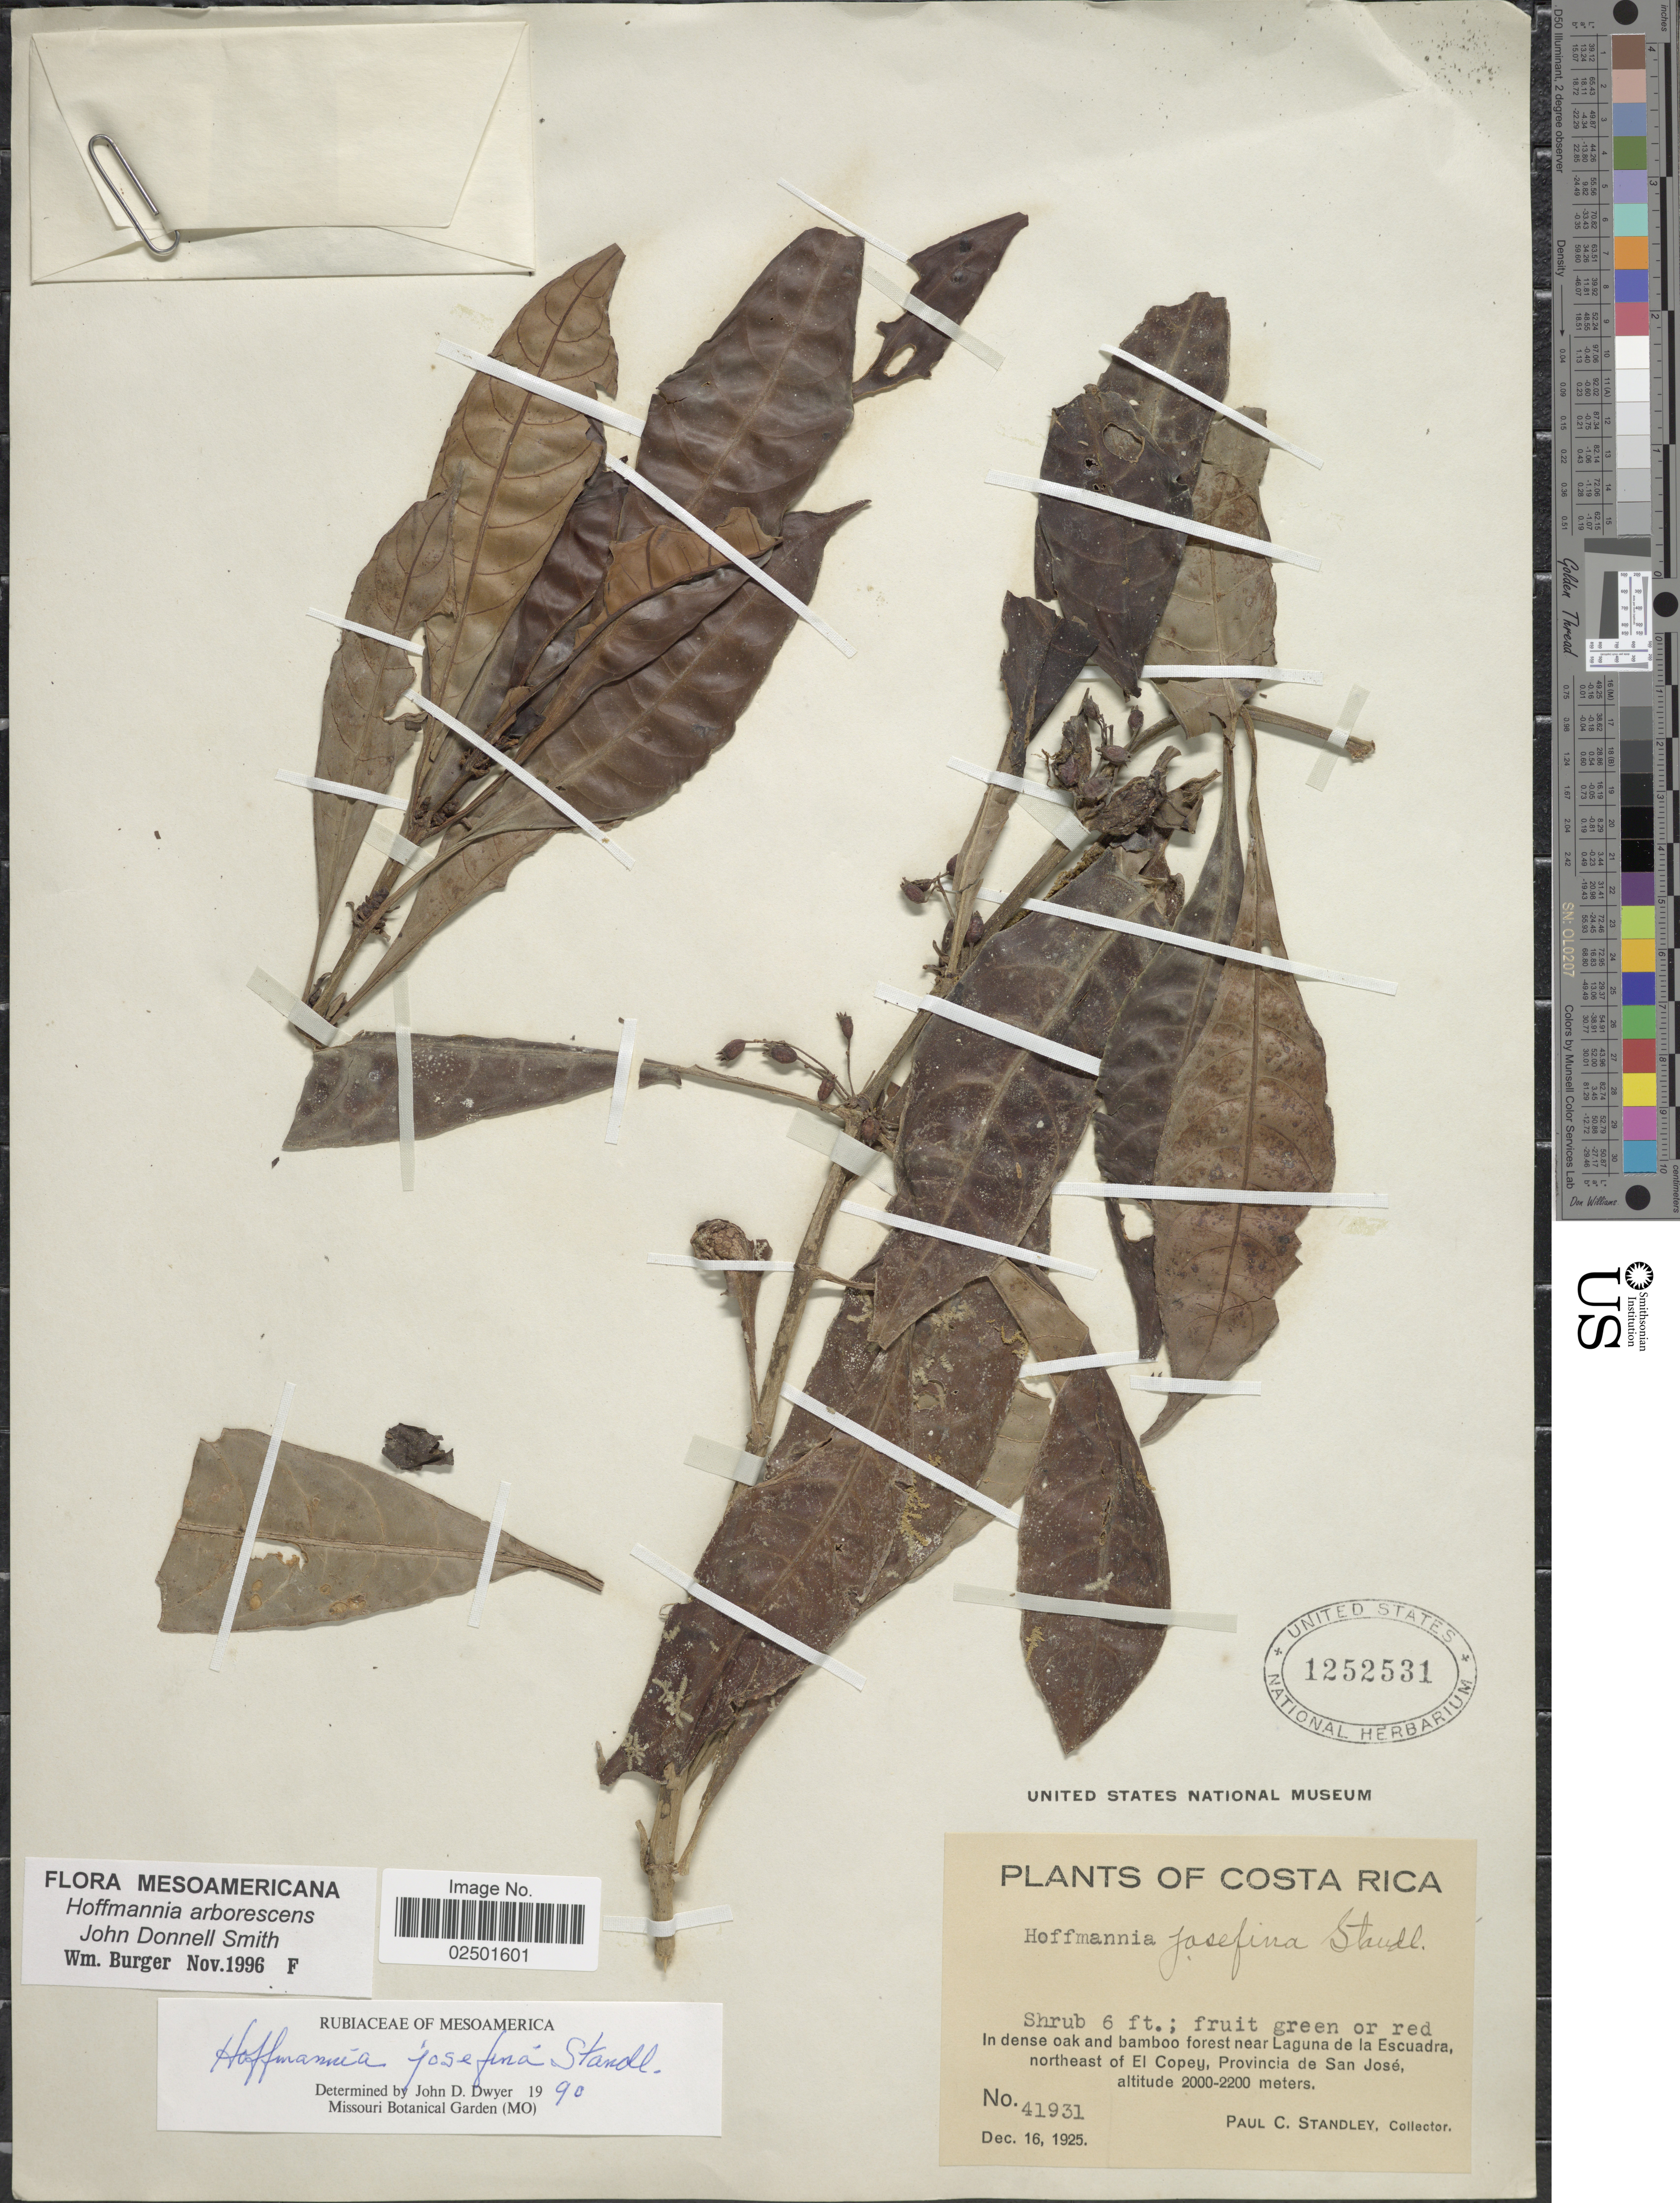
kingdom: Plantae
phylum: Tracheophyta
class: Magnoliopsida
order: Gentianales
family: Rubiaceae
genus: Hoffmannia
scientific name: Hoffmannia arborescens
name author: Donn. Sm.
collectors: P. C. Standley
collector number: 41931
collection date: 1925-12-16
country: Costa Rica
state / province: San José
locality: In dense oak bamboo forest near Laguna de la Escuadra, northeast of El Copey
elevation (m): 2000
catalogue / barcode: US 1252531